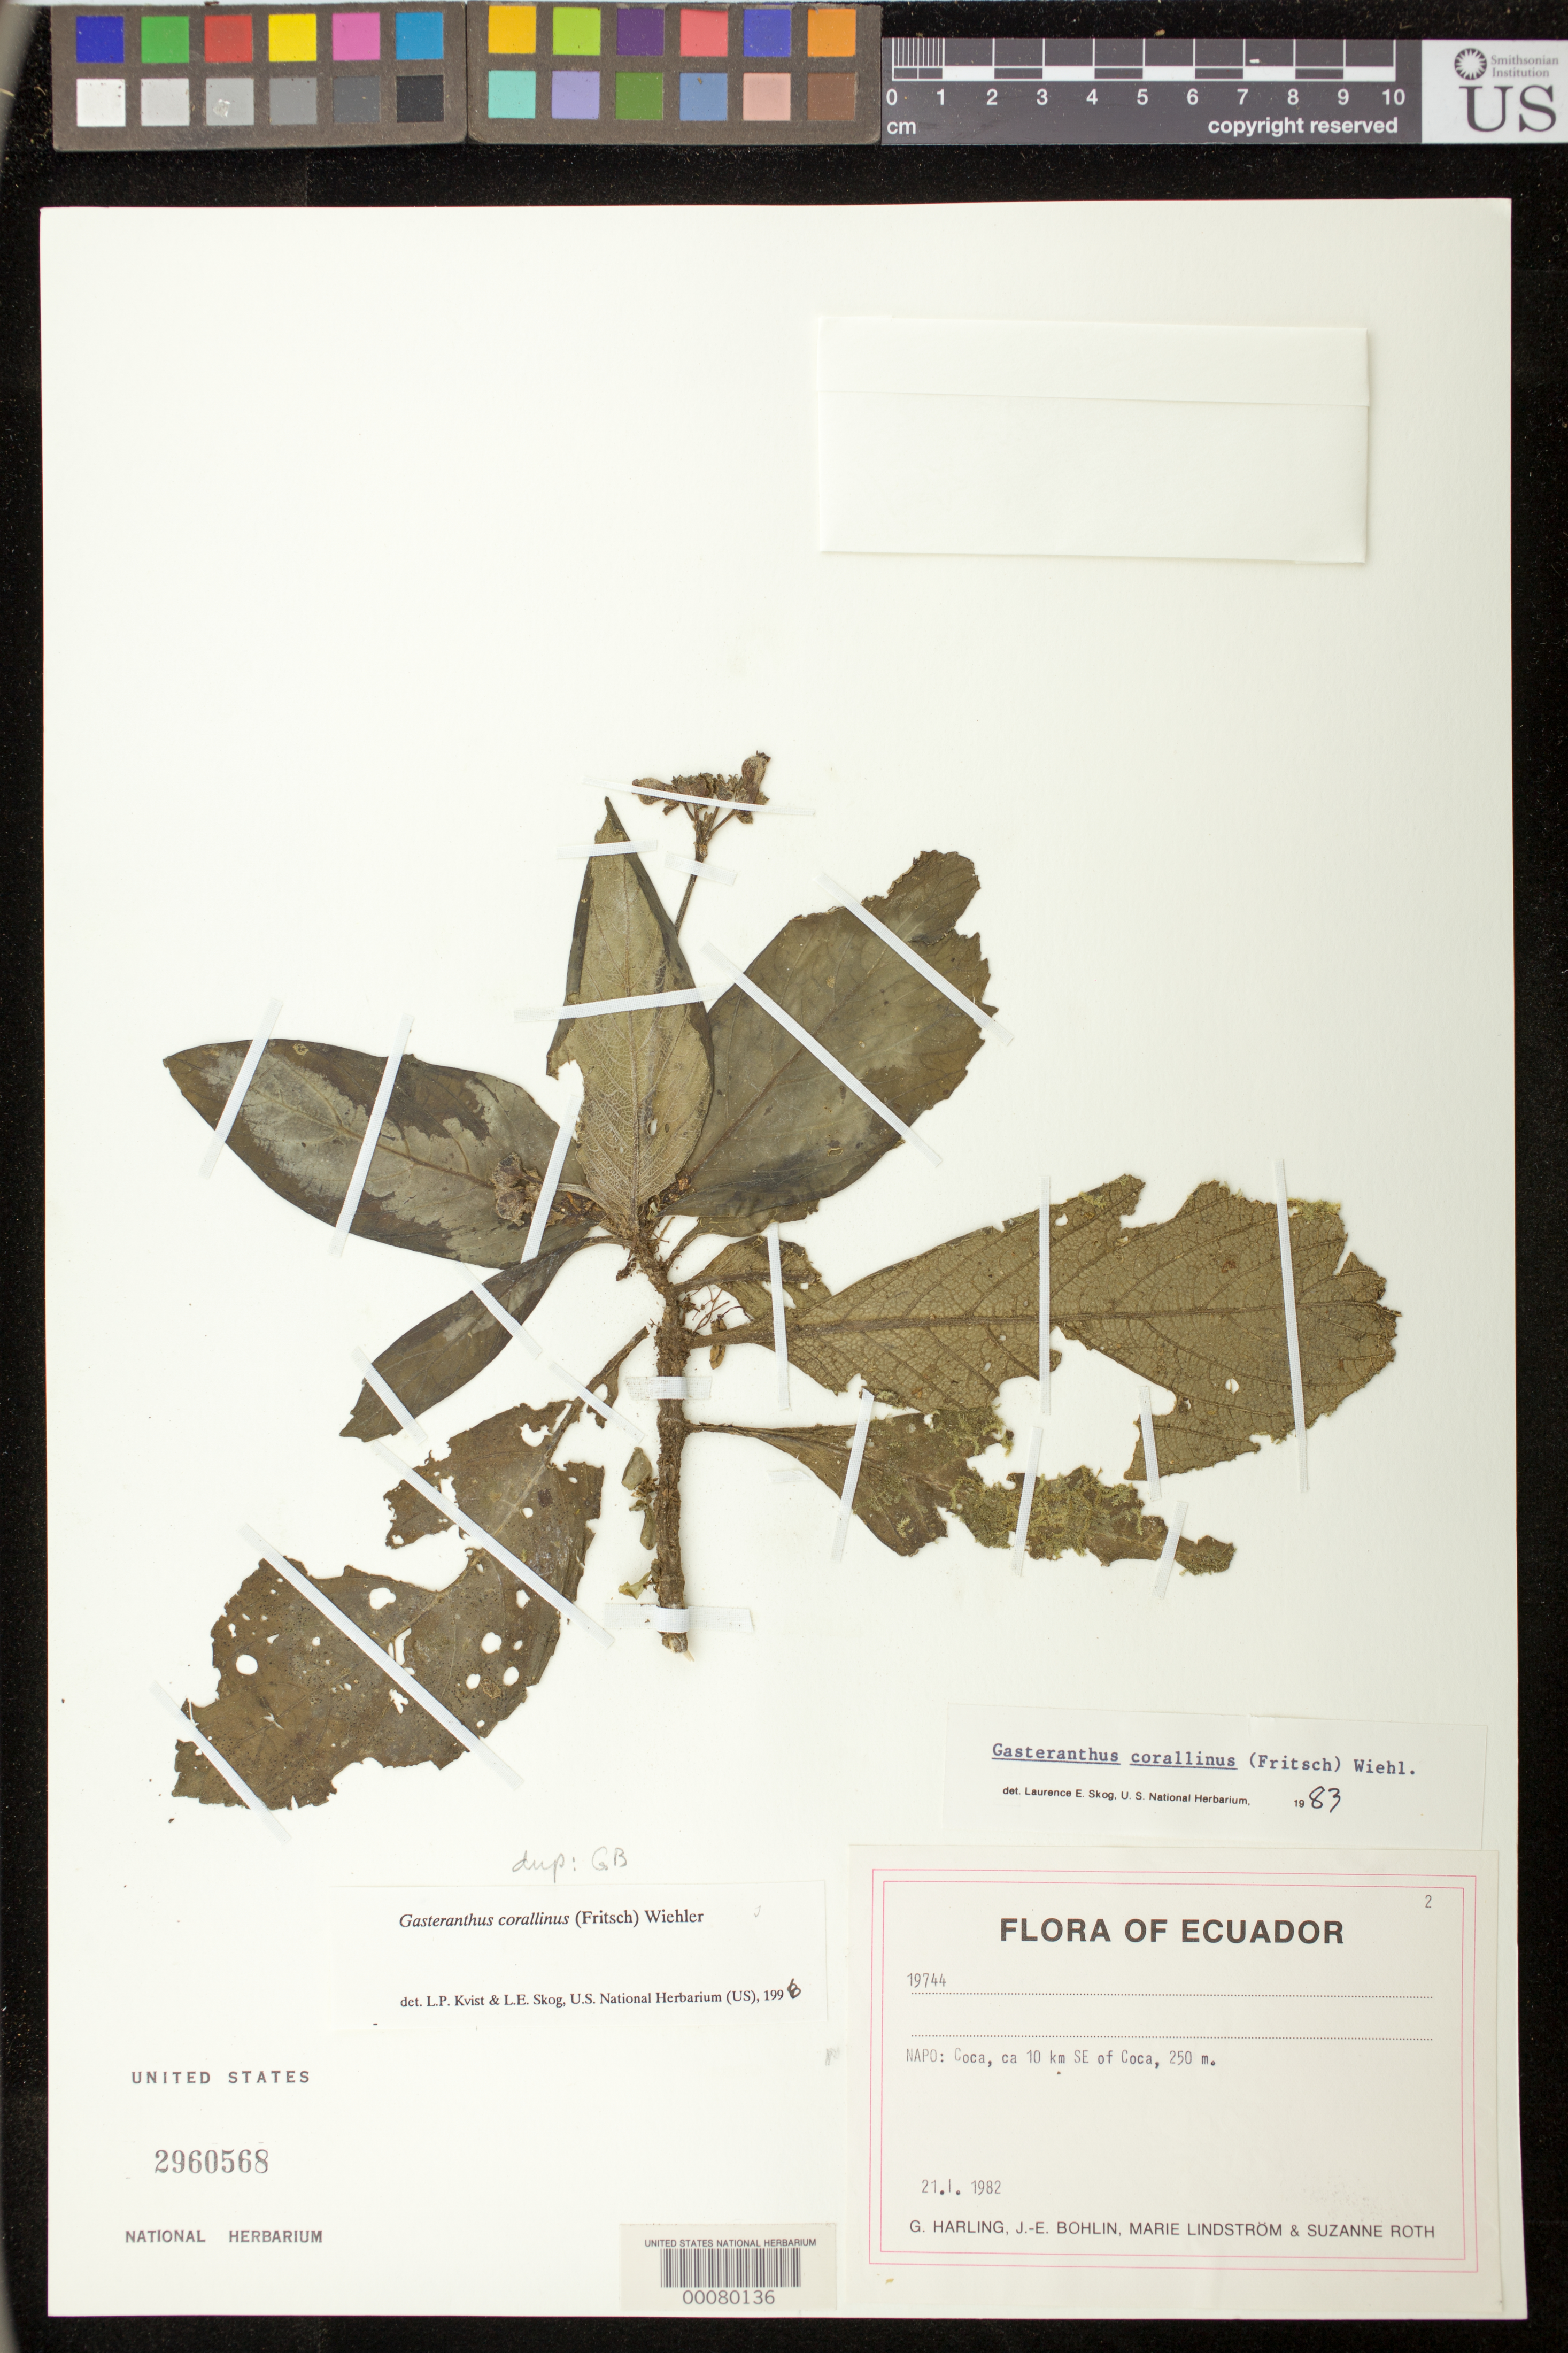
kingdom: Plantae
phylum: Tracheophyta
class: Magnoliopsida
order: Lamiales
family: Gesneriaceae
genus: Gasteranthus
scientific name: Gasteranthus corallinus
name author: (Fritsch) Wiehler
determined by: Skog, Laurence E.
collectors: G. Harling, J. E. Bohlin, M. Lindström & S. Roth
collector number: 19744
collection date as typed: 21 Jan 1982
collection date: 1982-01-21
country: Ecuador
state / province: Napo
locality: Coca, ca 10 km SE of Coca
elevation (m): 250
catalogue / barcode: US 2960568